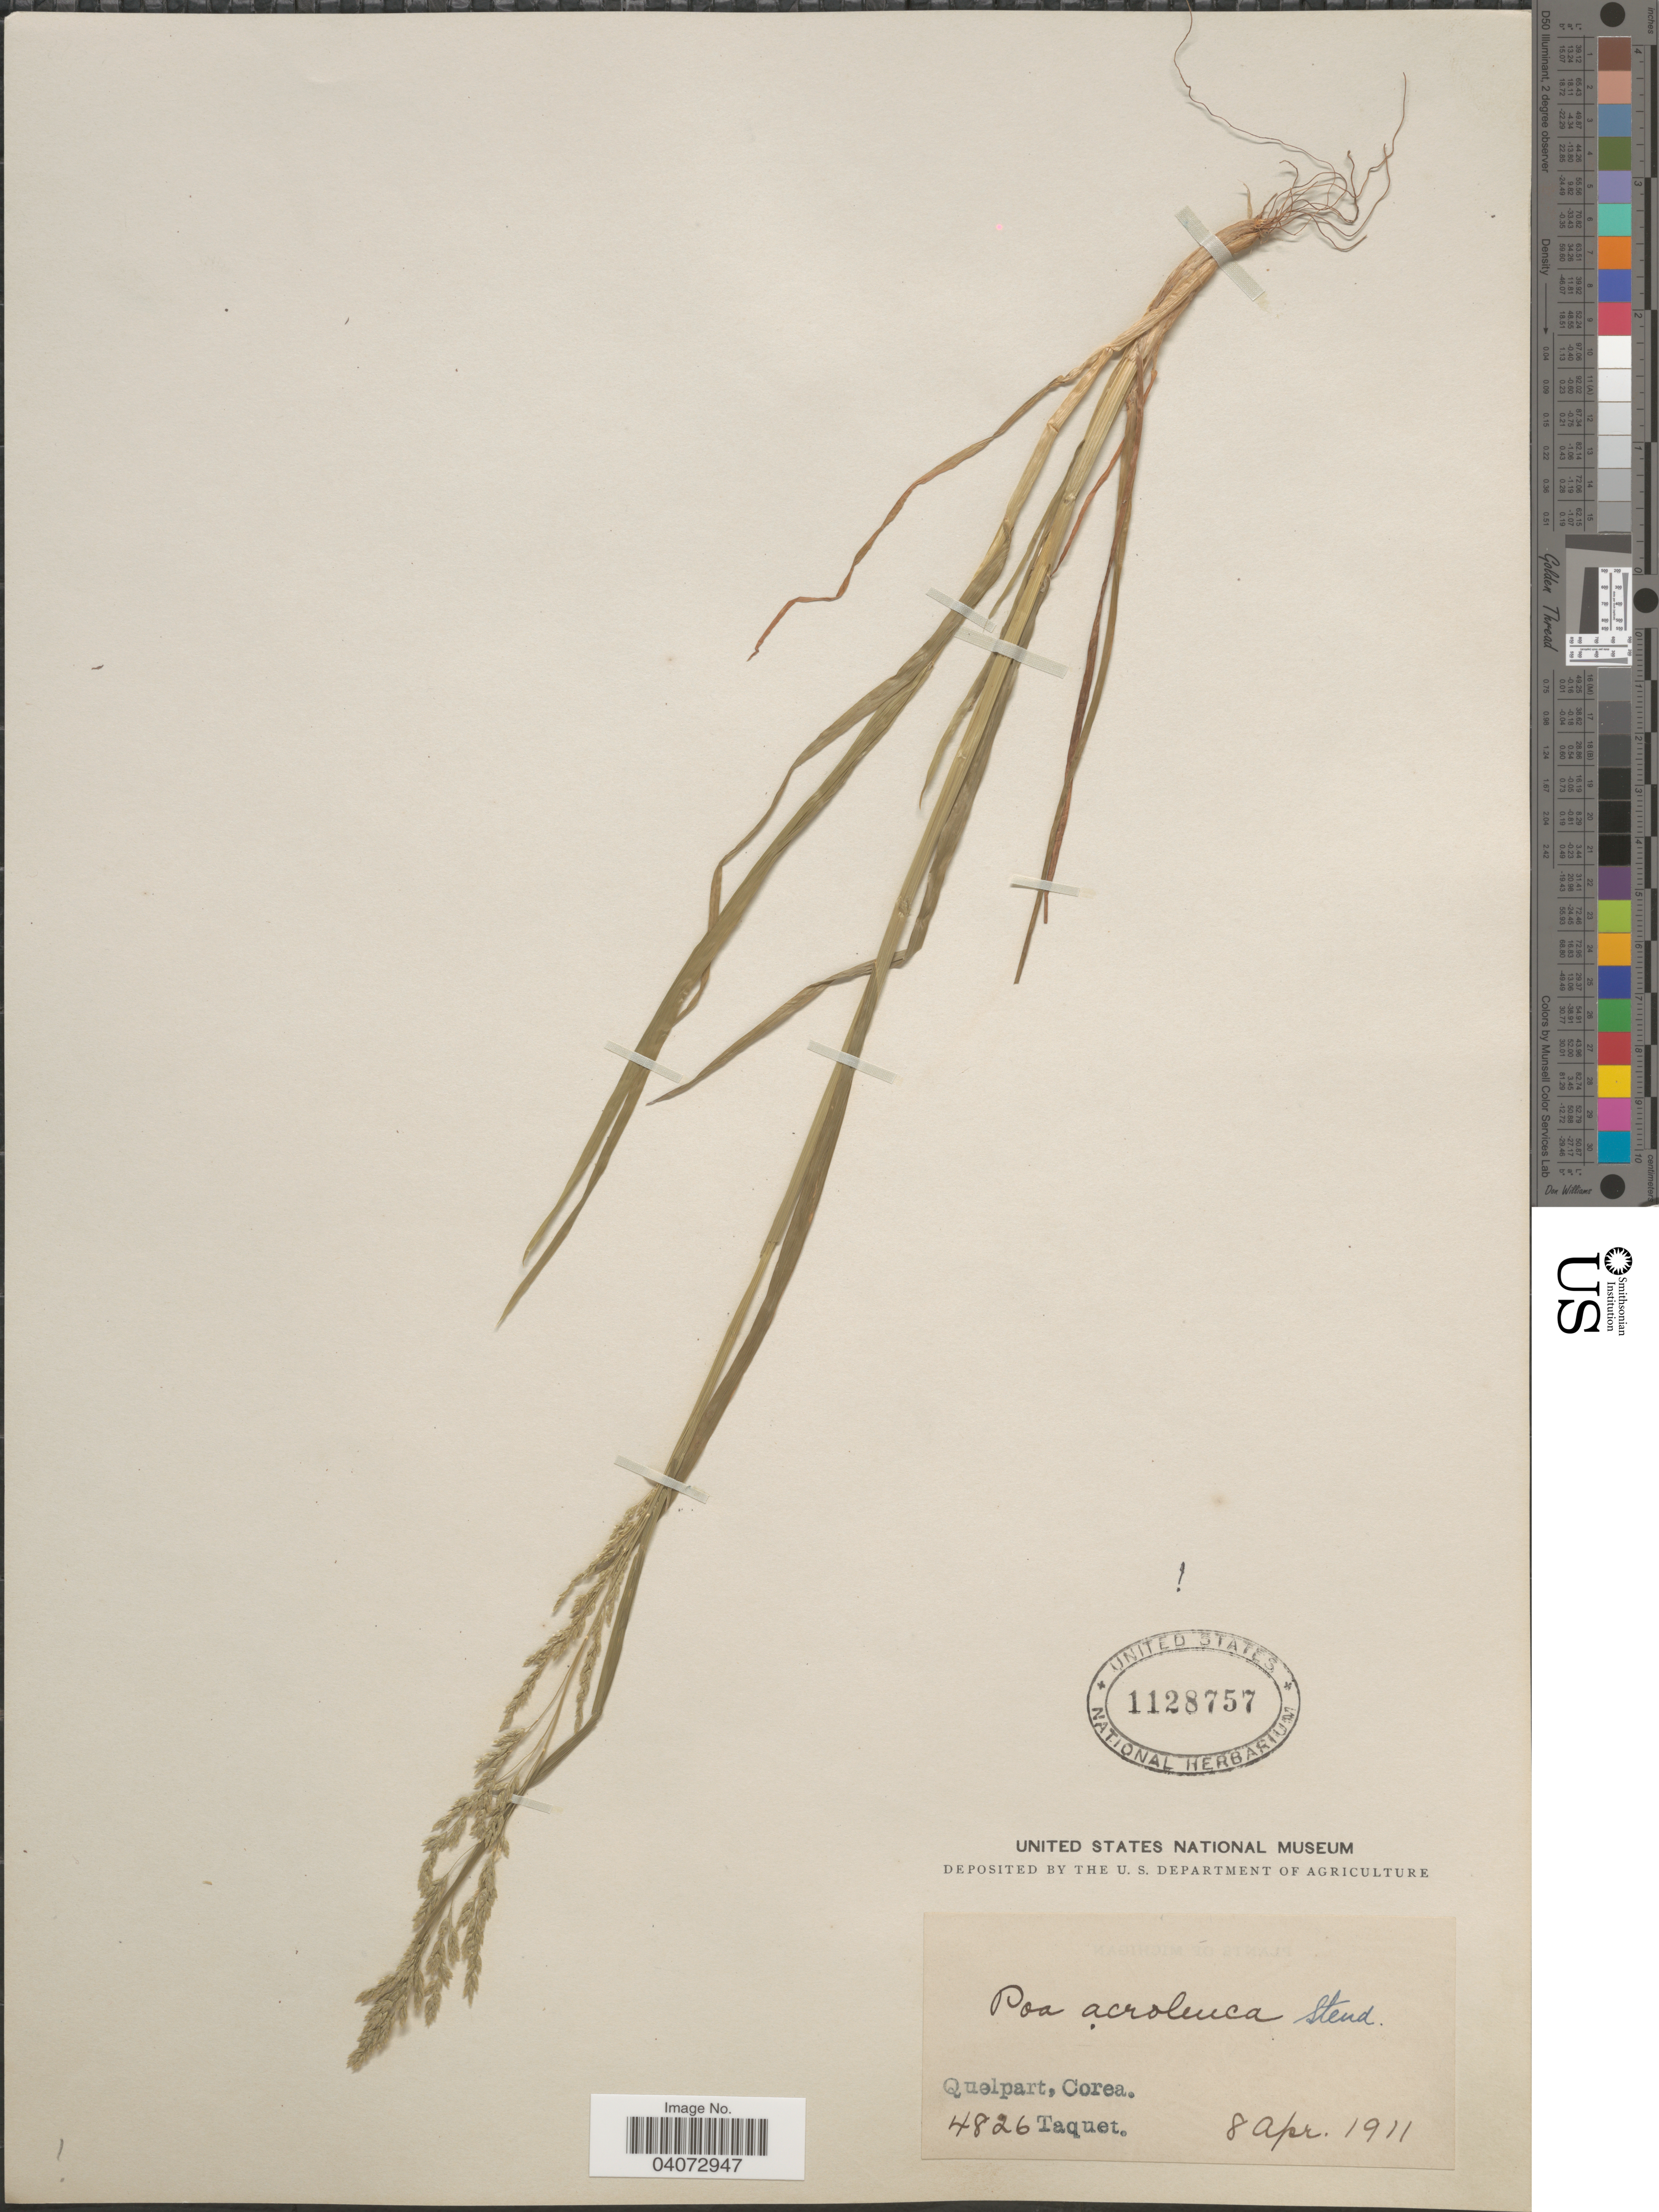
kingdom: Plantae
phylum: Tracheophyta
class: Liliopsida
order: Poales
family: Poaceae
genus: Poa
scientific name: Poa acroleuca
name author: Steud.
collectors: Taquet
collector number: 4826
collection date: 1911-04-08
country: South Korea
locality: Quelpart, Corea.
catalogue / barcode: US 1128757